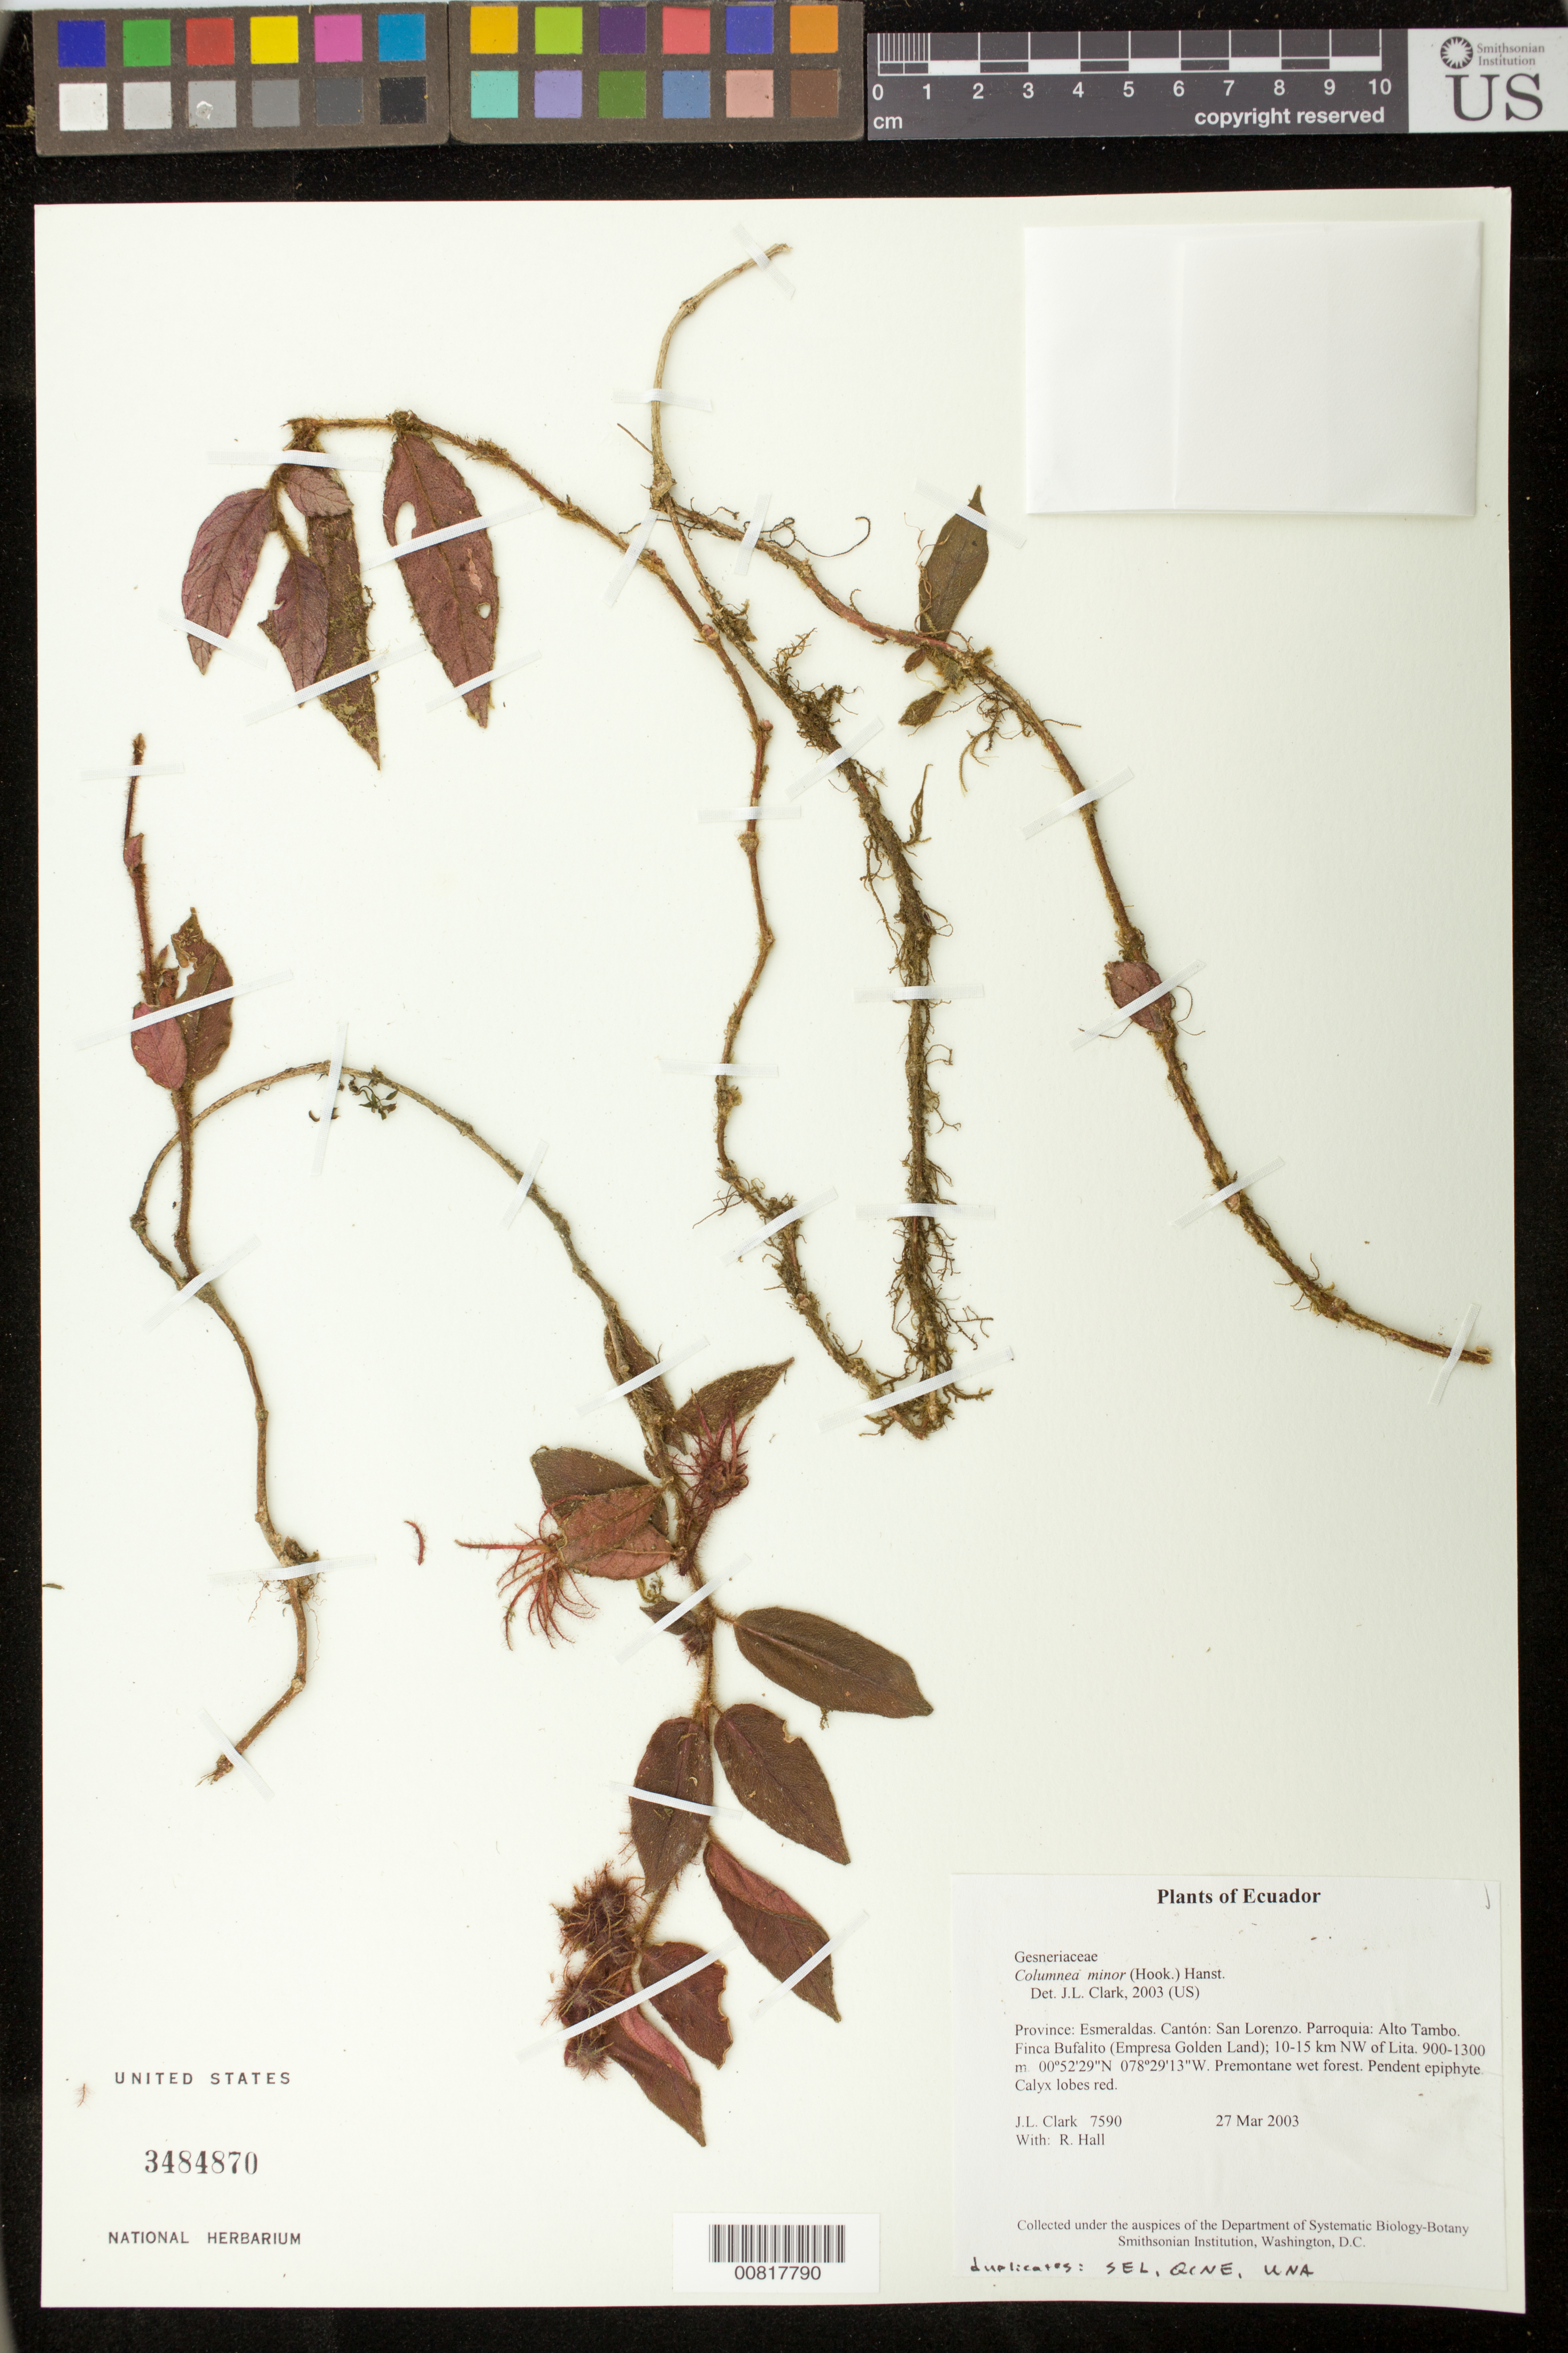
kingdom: Plantae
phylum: Tracheophyta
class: Magnoliopsida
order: Lamiales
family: Gesneriaceae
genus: Columnea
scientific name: Columnea minor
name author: (Hook.) Hanst.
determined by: Clark, J. L., (SEL), The Marie Selby Botanical Garden (UNITED STATES)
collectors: J. L. Clark & R. Hall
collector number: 7590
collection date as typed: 27 Mar 2003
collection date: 2003-03-27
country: Ecuador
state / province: Esmeraldas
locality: San Lorenzo. Parroquia: Alto Tambo. Finca Bufalito (Empresa Golden Land); 10-15 km NW of Lita.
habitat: Premontane wet forest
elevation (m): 900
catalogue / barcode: US 3484870